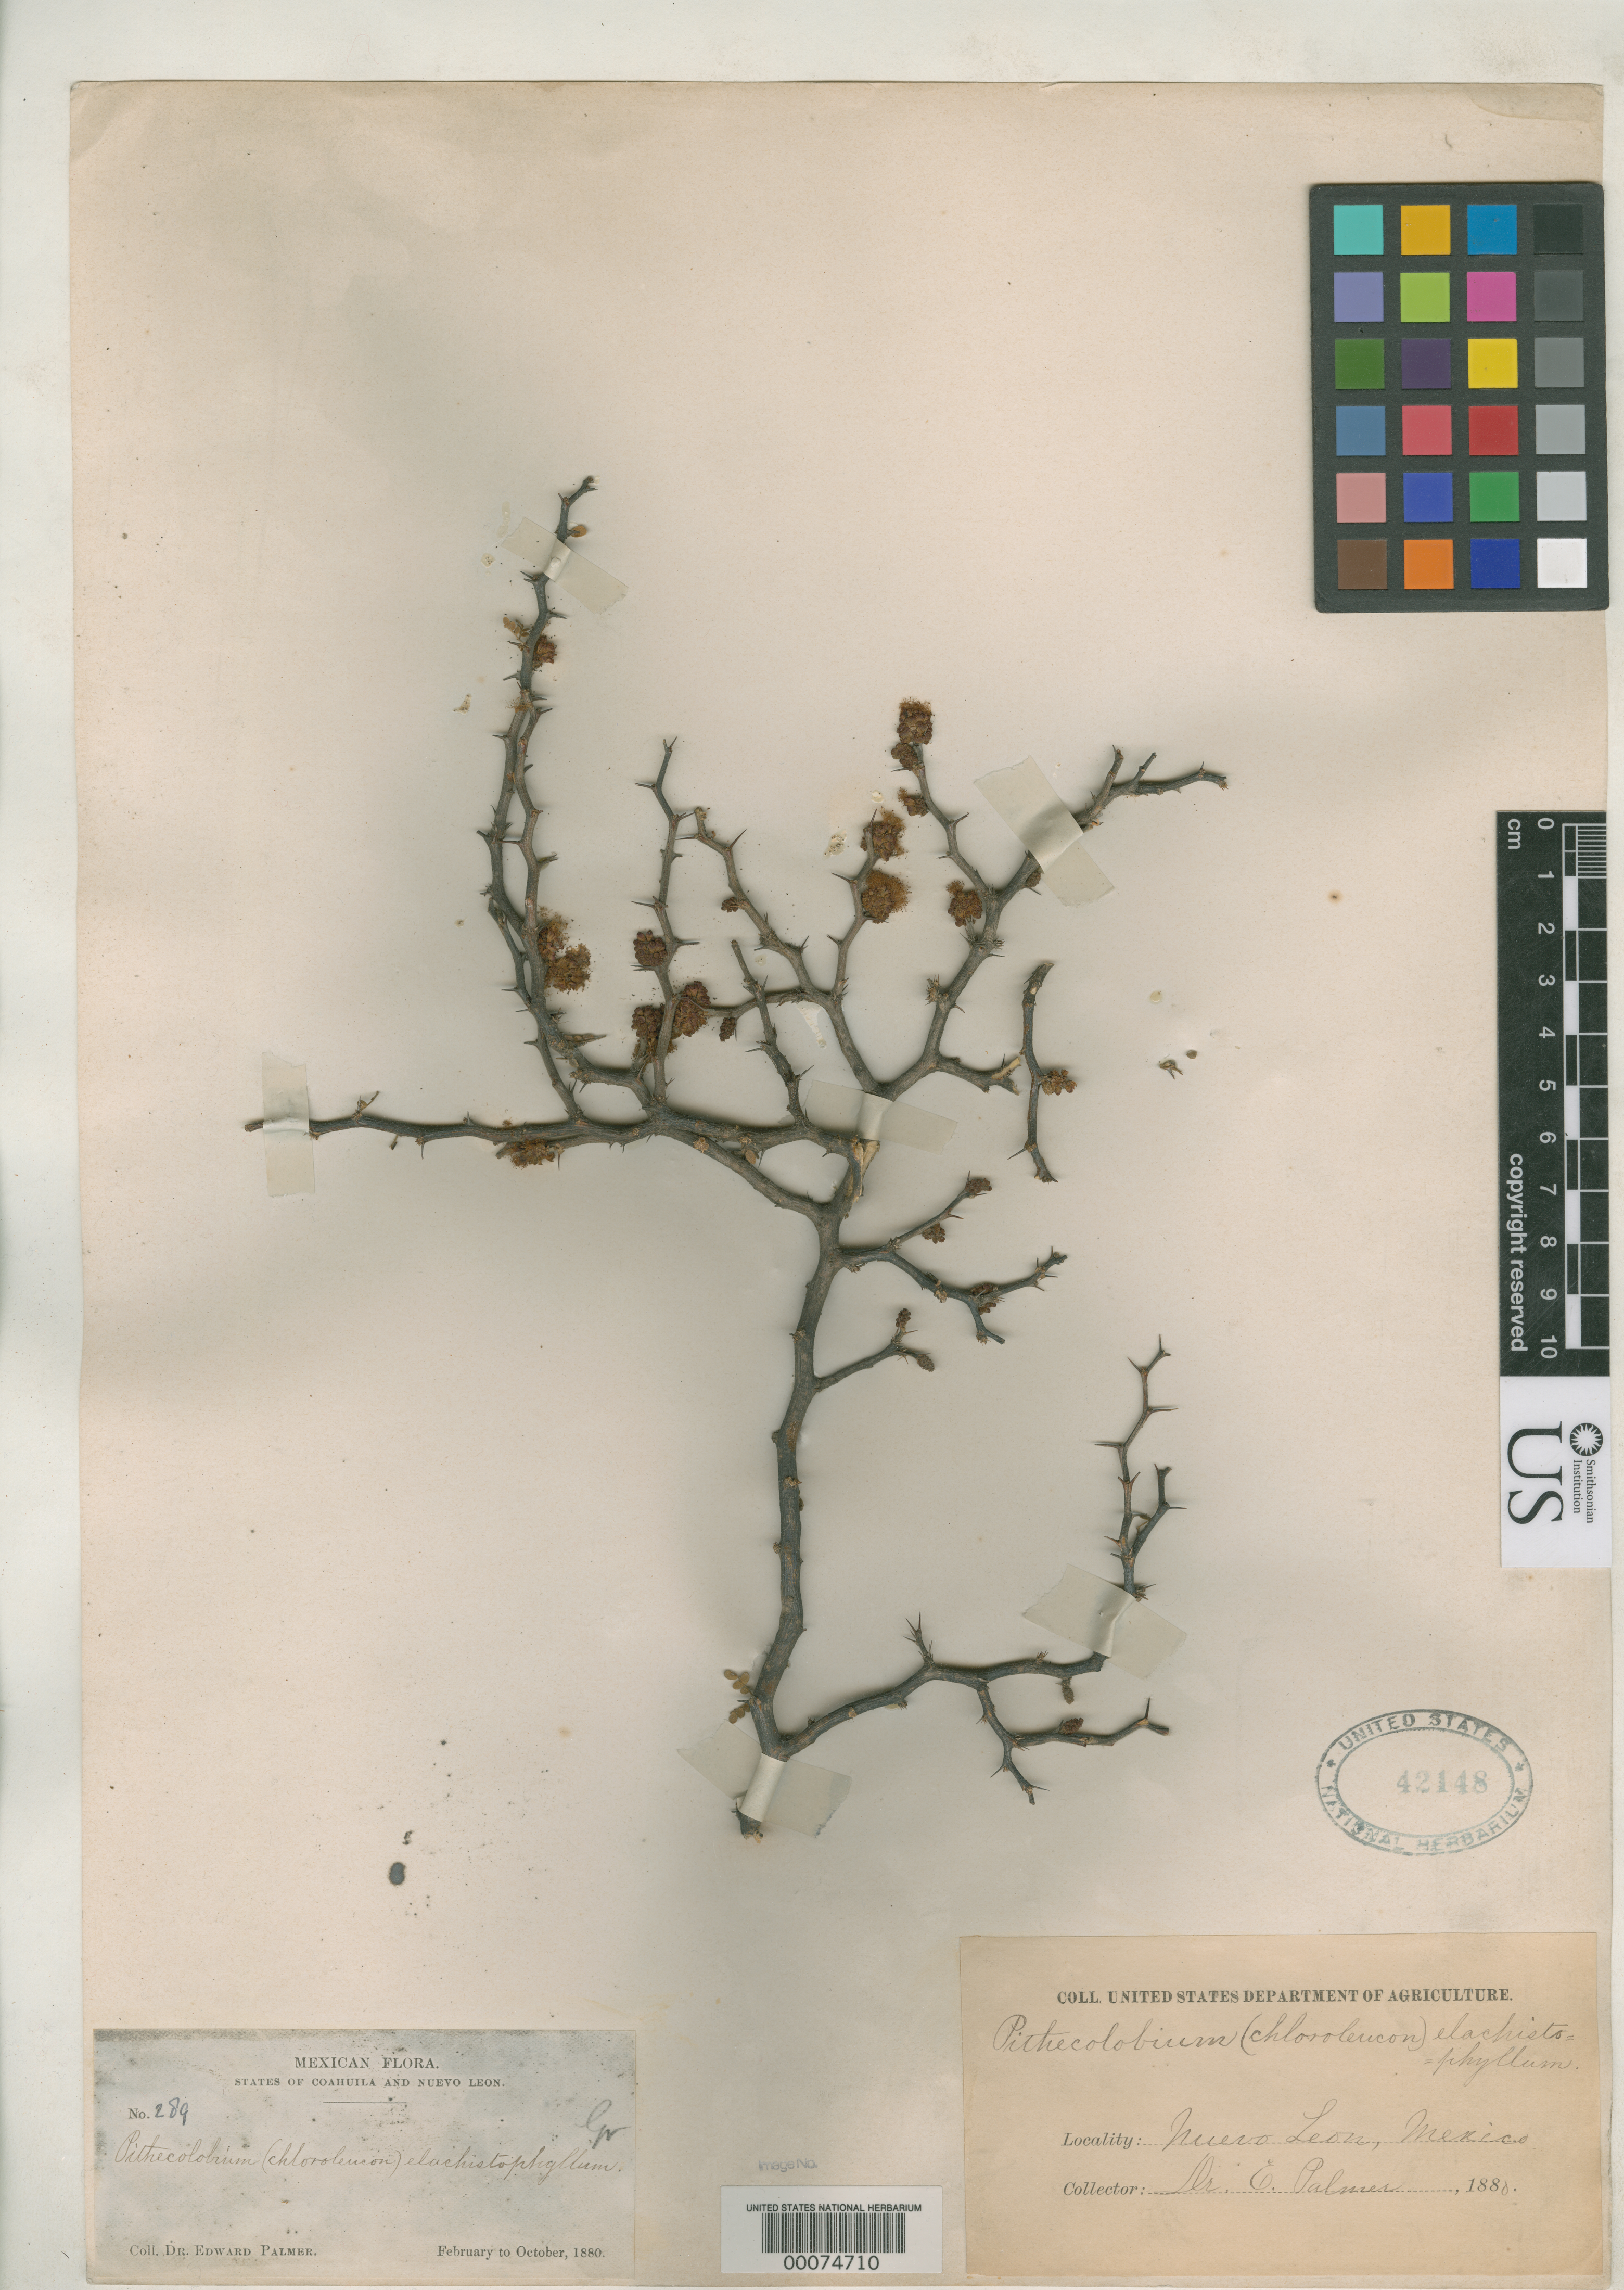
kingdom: Plantae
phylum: Tracheophyta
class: Magnoliopsida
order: Fabales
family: Fabaceae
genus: Pithecellobium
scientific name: Pithecellobium elachistophyllum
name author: A. Gray ex S. Watson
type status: Isotype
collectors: E. Palmer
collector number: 289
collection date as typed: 1880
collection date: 1880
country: Mexico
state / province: Nuevo León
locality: Monterrey.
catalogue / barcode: US 42148